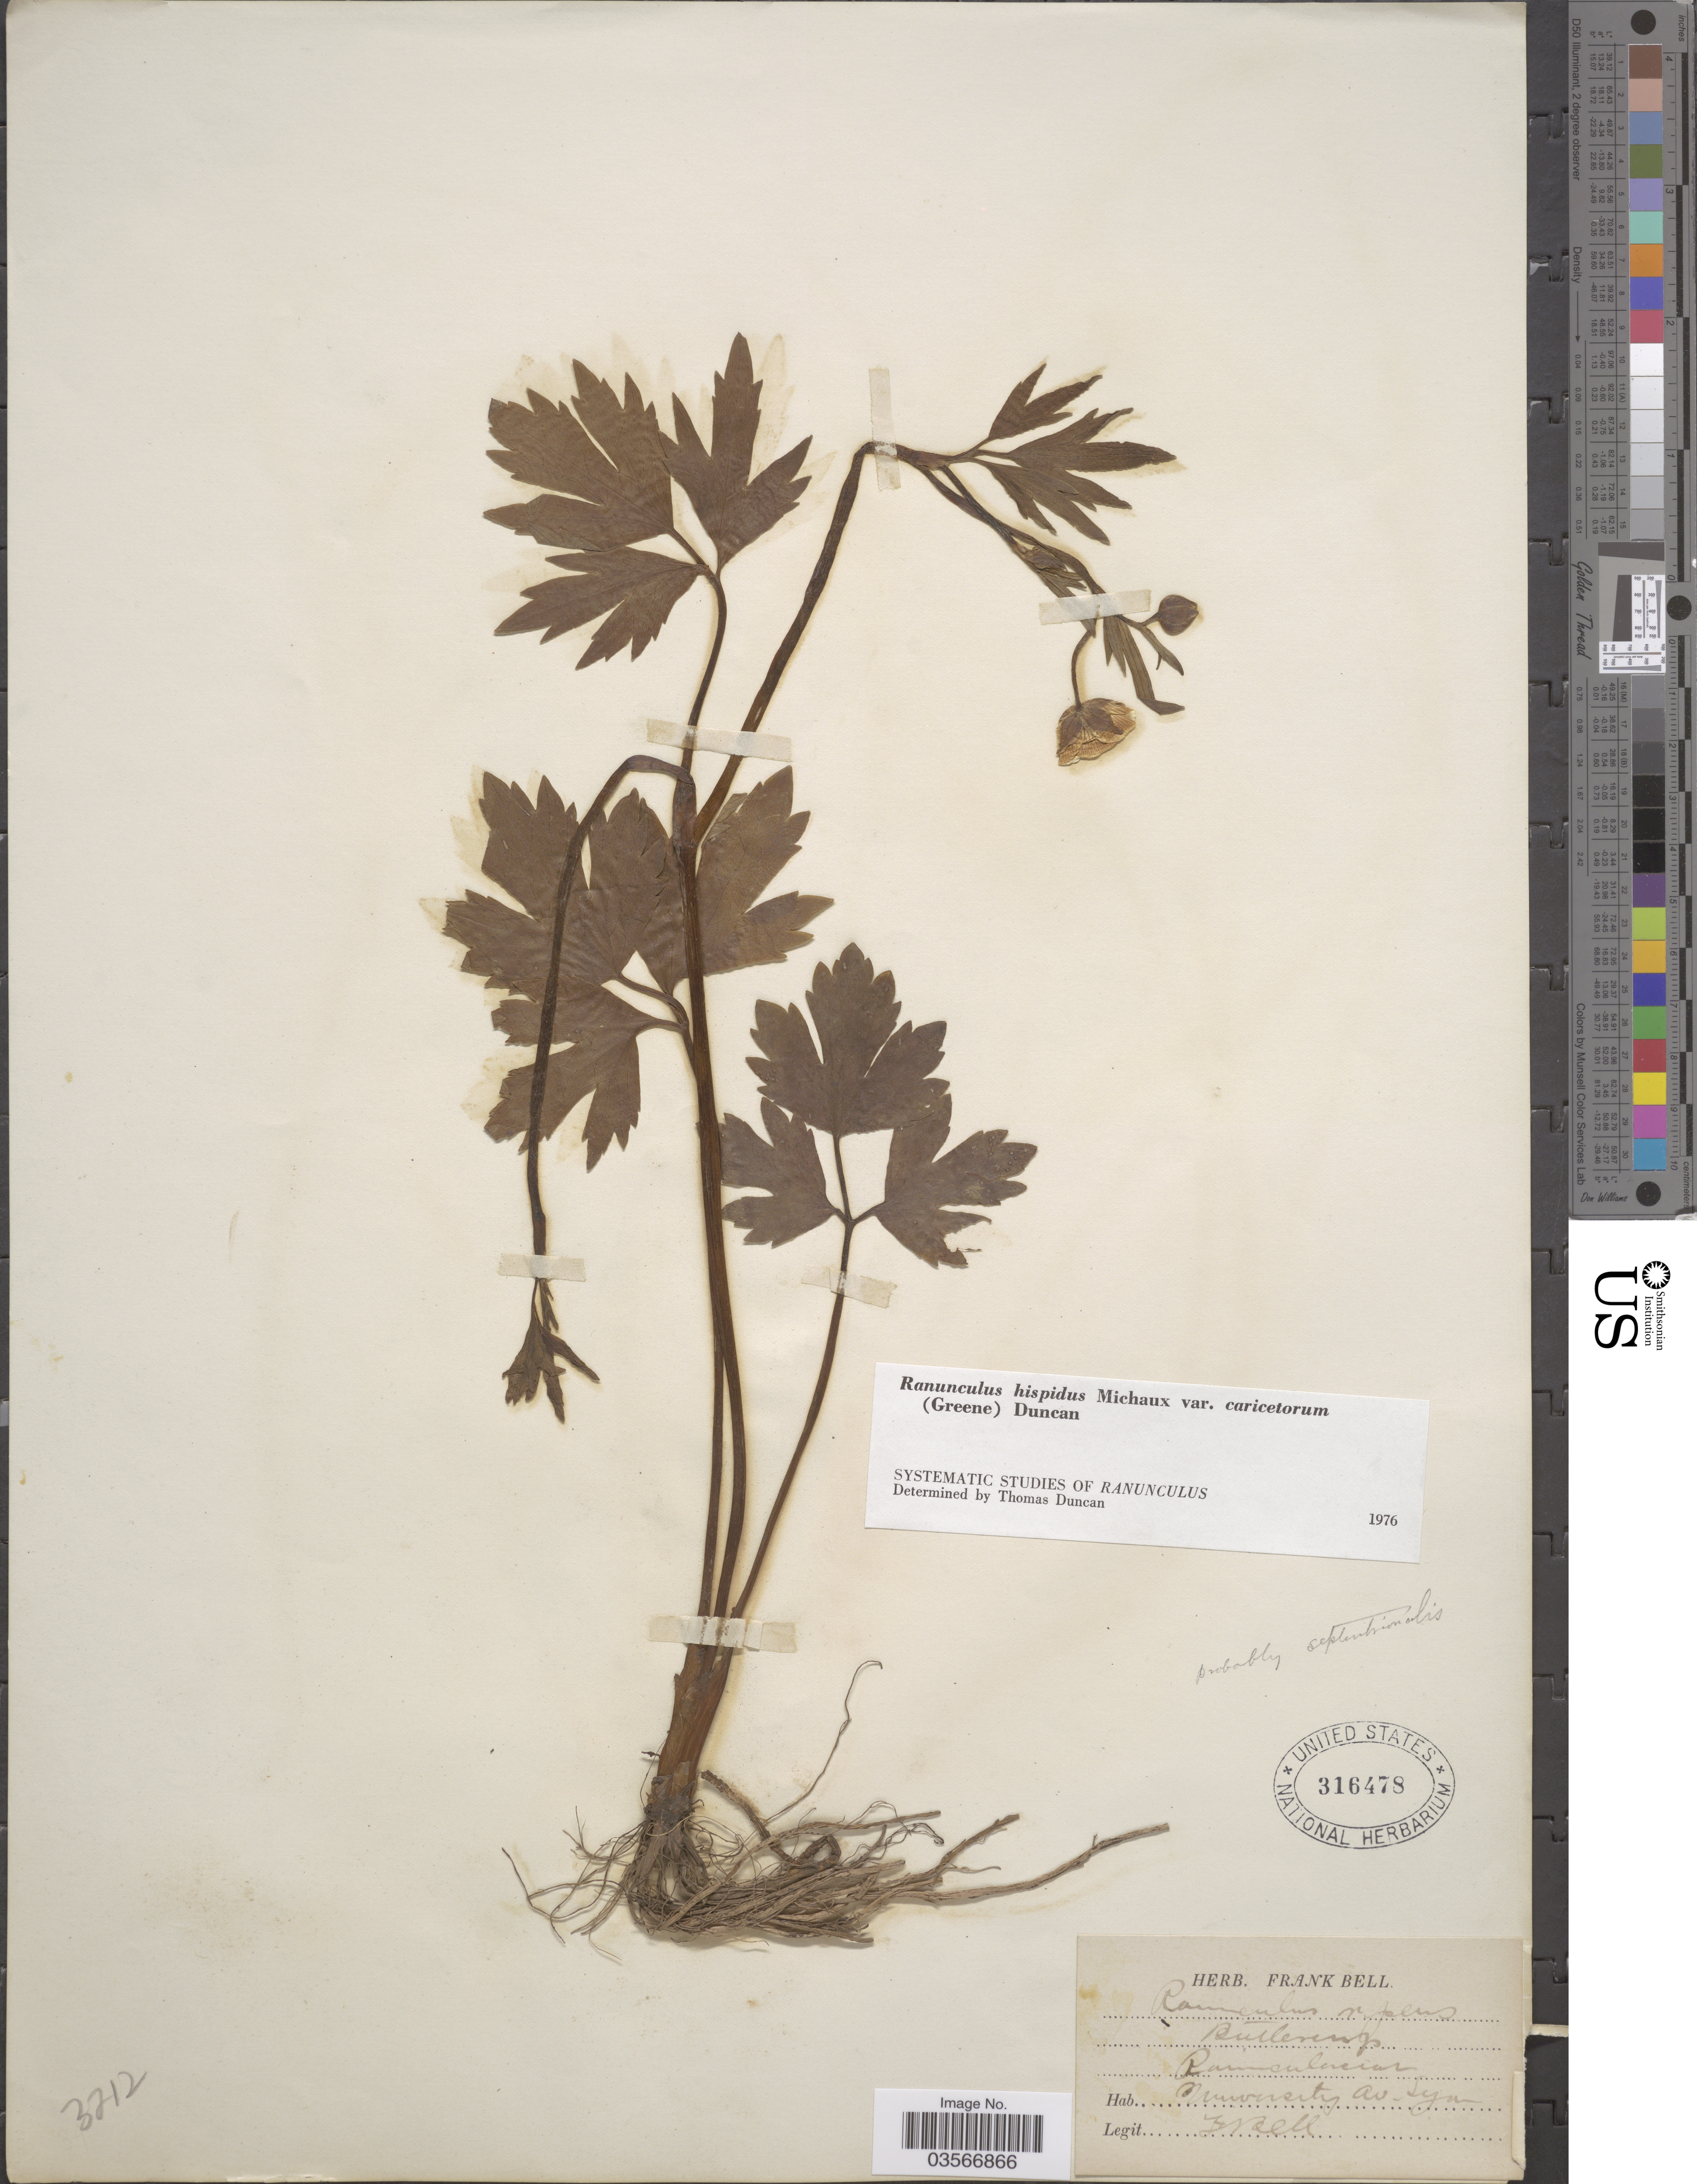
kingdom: Plantae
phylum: Tracheophyta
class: Magnoliopsida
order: Ranunculales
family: Ranunculaceae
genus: Ranunculus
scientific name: Ranunculus hispidus var. caricetorum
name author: Michx.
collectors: F. Bell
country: United States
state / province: New York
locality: University At Syra.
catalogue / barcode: US 316478